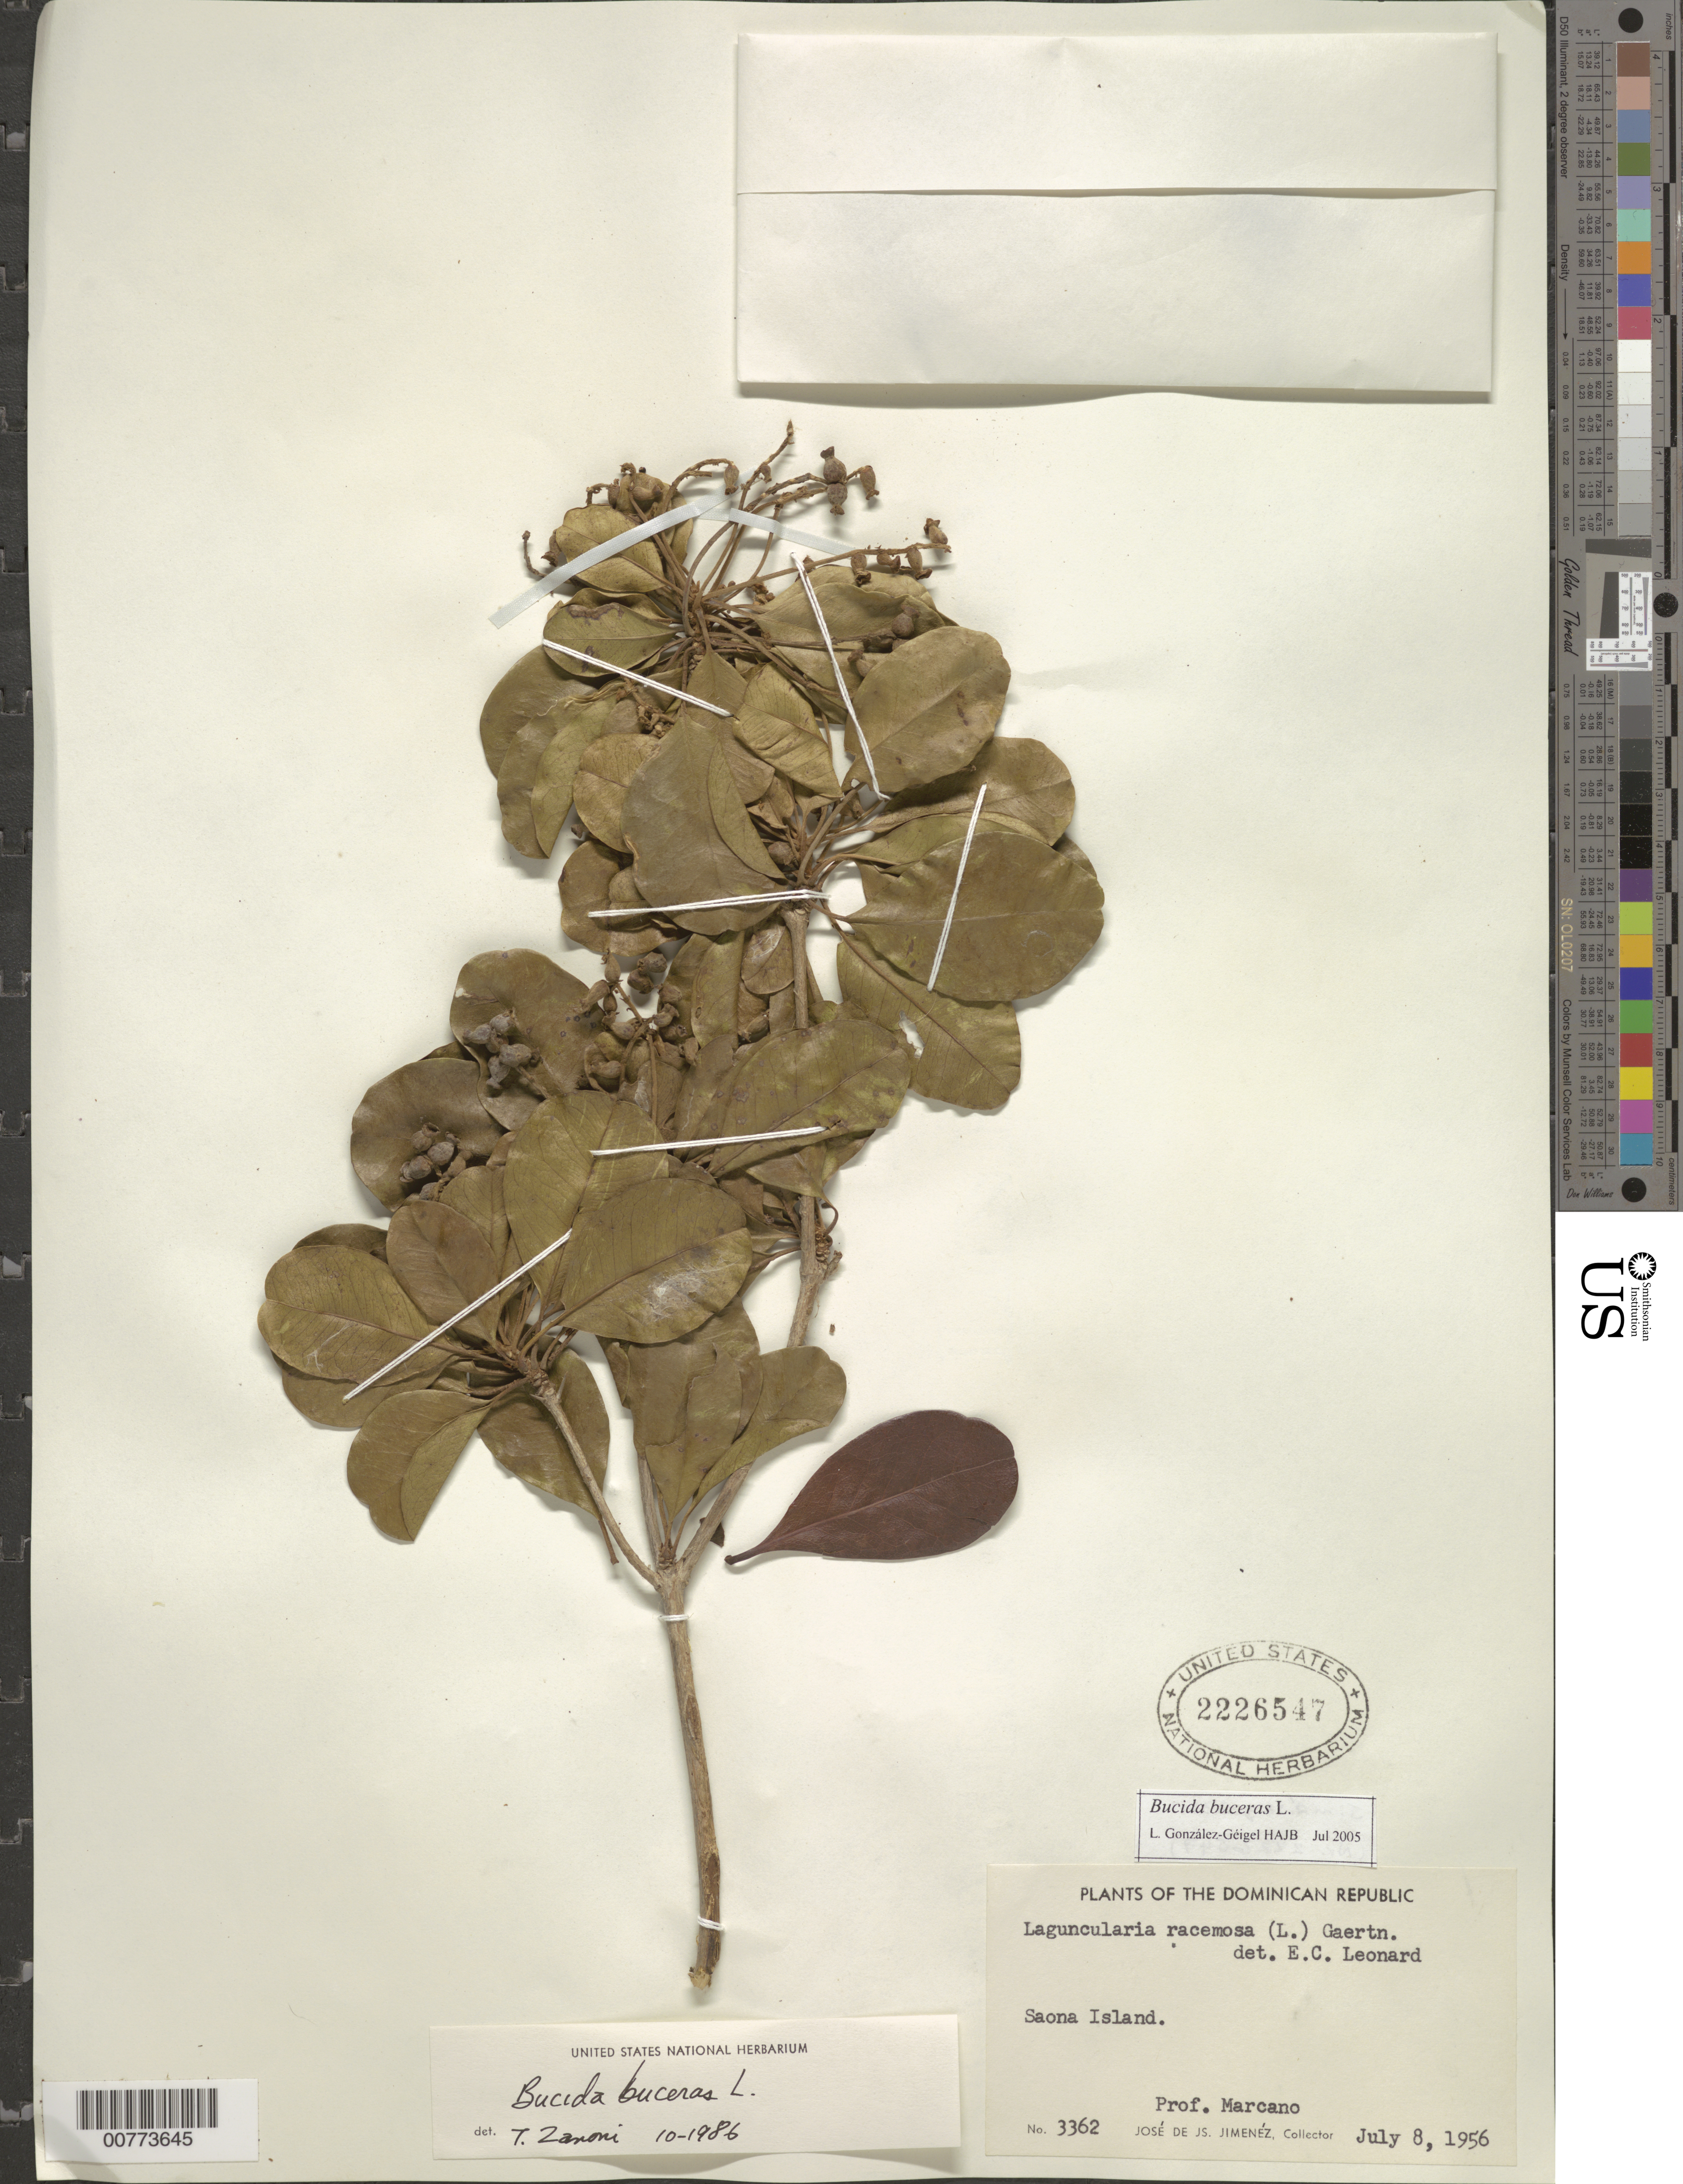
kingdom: Plantae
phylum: Tracheophyta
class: Magnoliopsida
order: Myrtales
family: Combretaceae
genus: Terminalia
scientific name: Terminalia buceras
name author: (L.) C. Wright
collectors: E. J. Marcano F.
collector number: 3362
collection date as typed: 08 Jul 1956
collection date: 1956-07-08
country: Dominican Republic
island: Hispaniola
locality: Saona Island.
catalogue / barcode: US 2226547